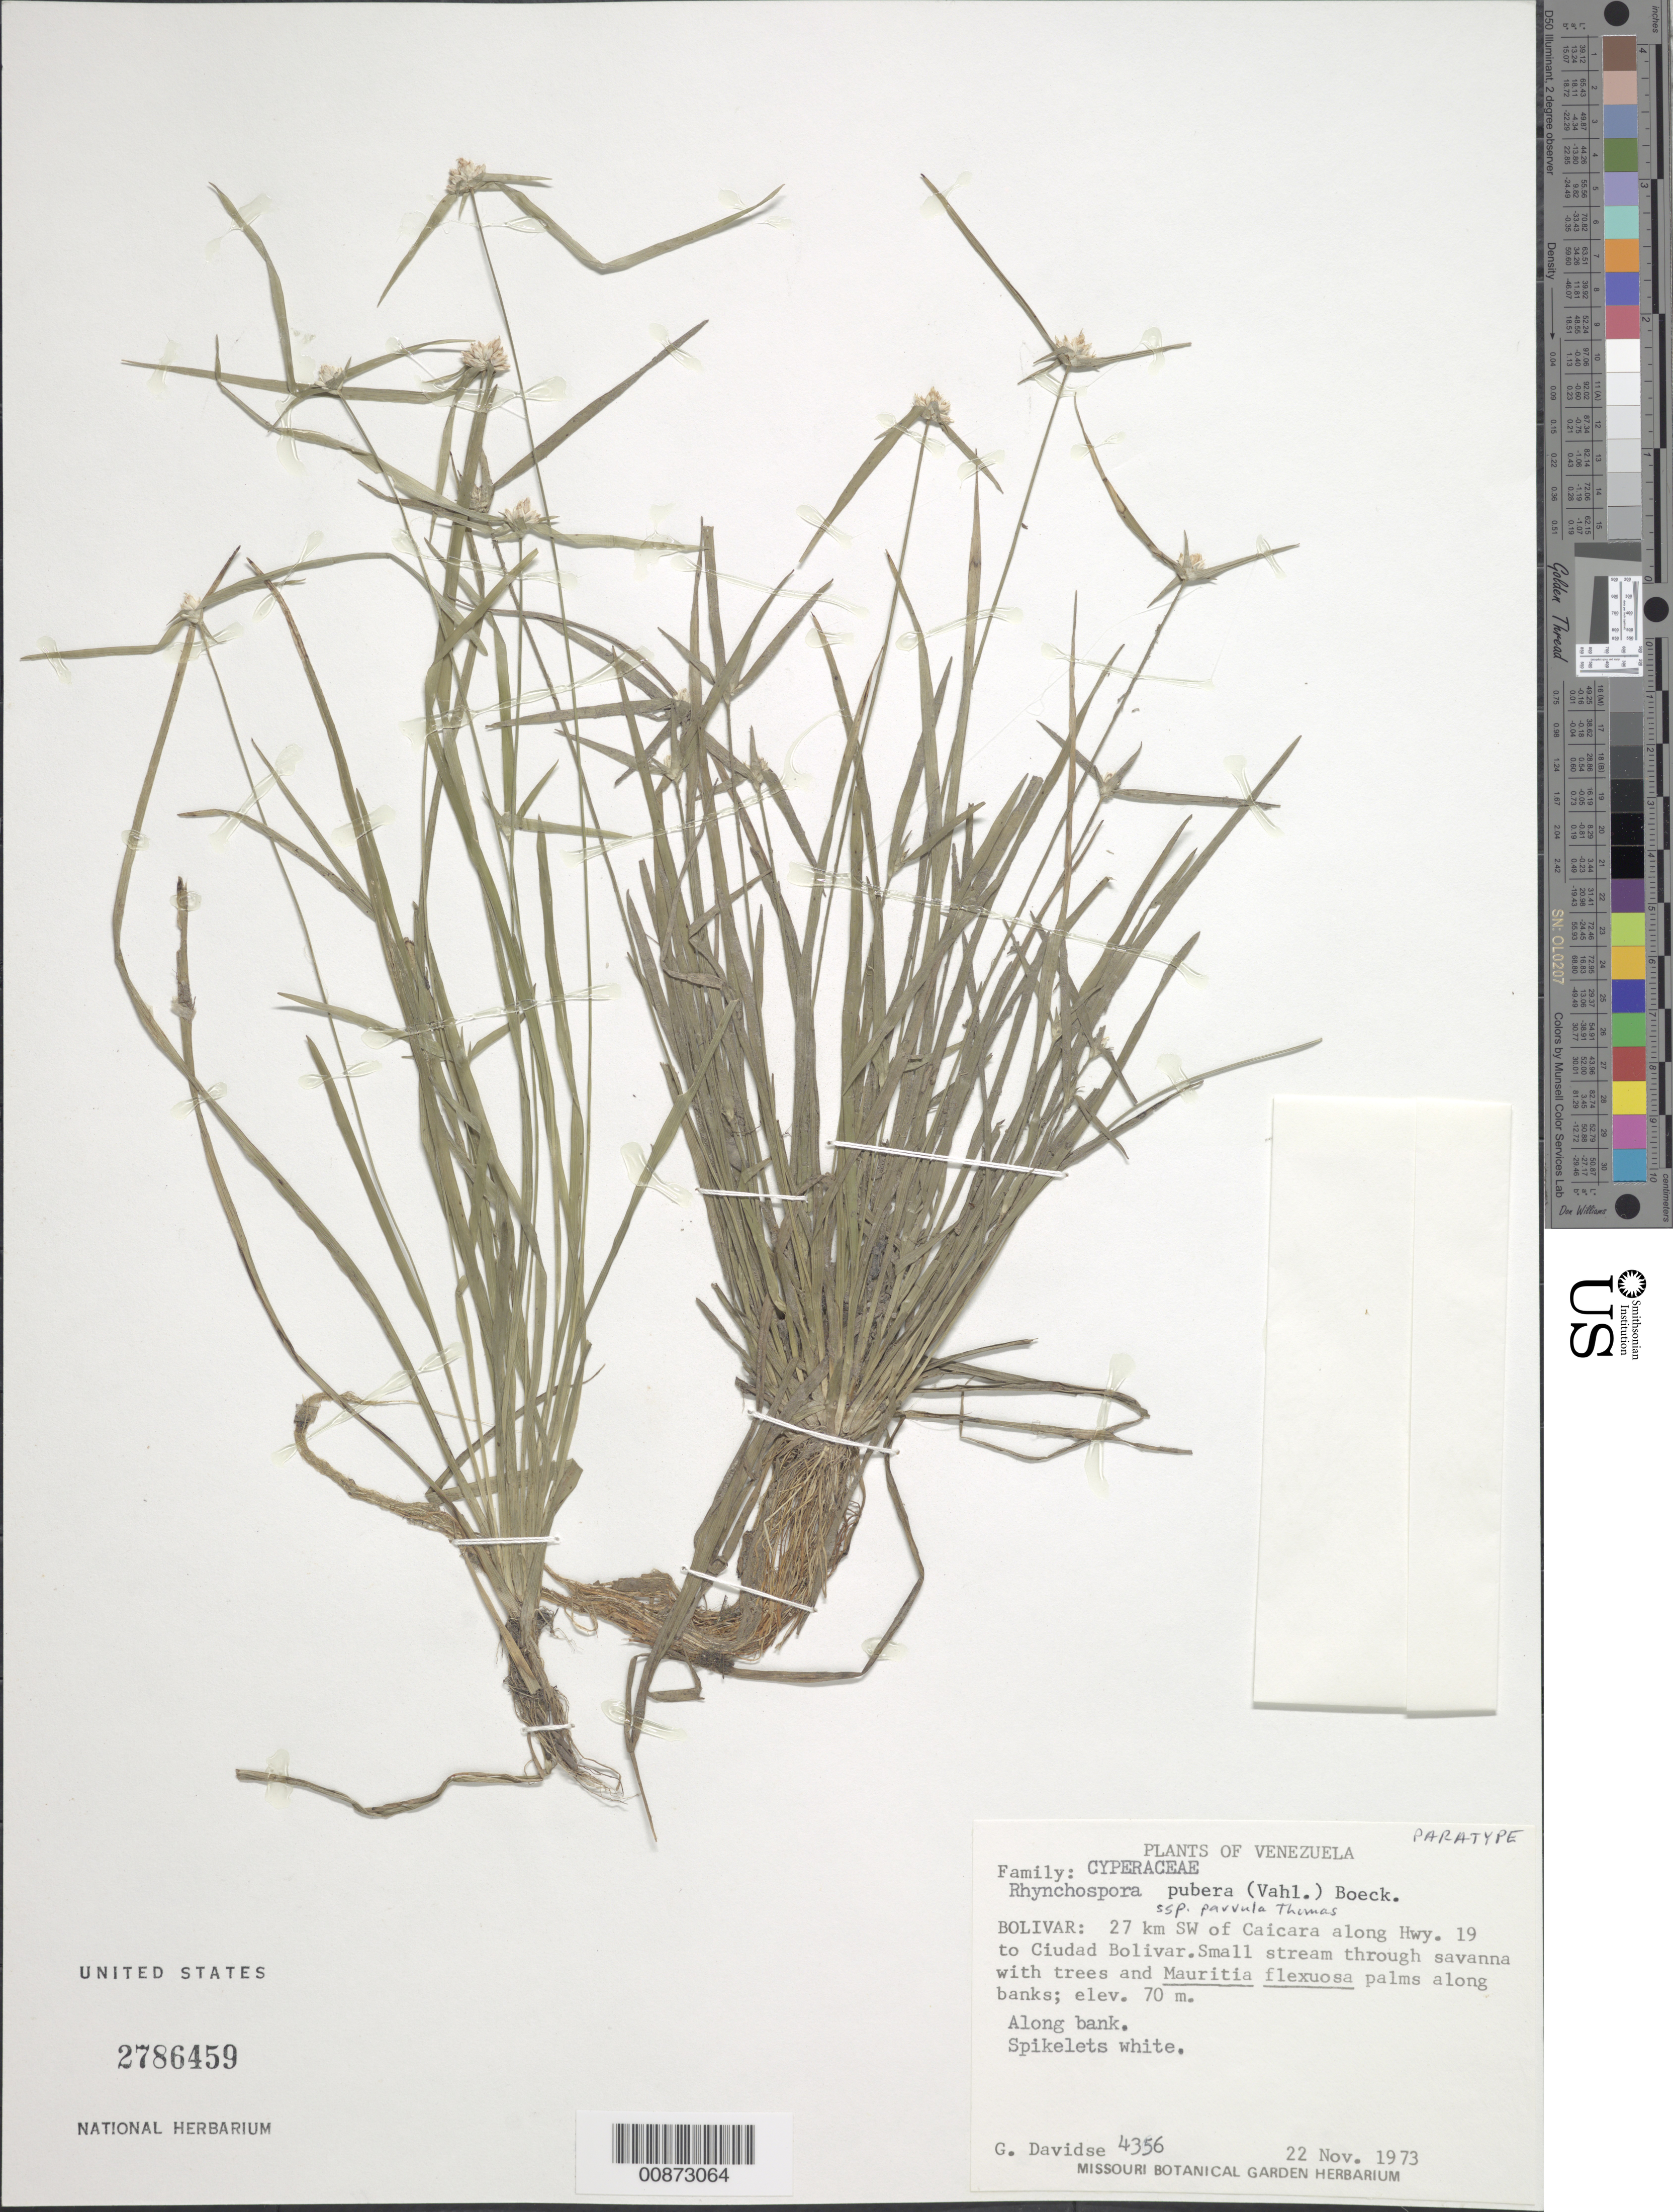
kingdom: Plantae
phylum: Tracheophyta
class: Liliopsida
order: Poales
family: Cyperaceae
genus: Rhynchospora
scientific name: Rhynchospora pubera subsp. parvula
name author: W.W. Thomas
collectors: G. Davidse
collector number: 4356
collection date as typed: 22-Nov-73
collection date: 1973-11-22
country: Venezuela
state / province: Bolívar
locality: Caicara, 27 km SW of along Hwy 19 to Ciudad Bolívar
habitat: Small stream through savanna with trees and mauritia flexuosa palms along banks; along bank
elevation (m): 70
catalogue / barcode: US 2786459